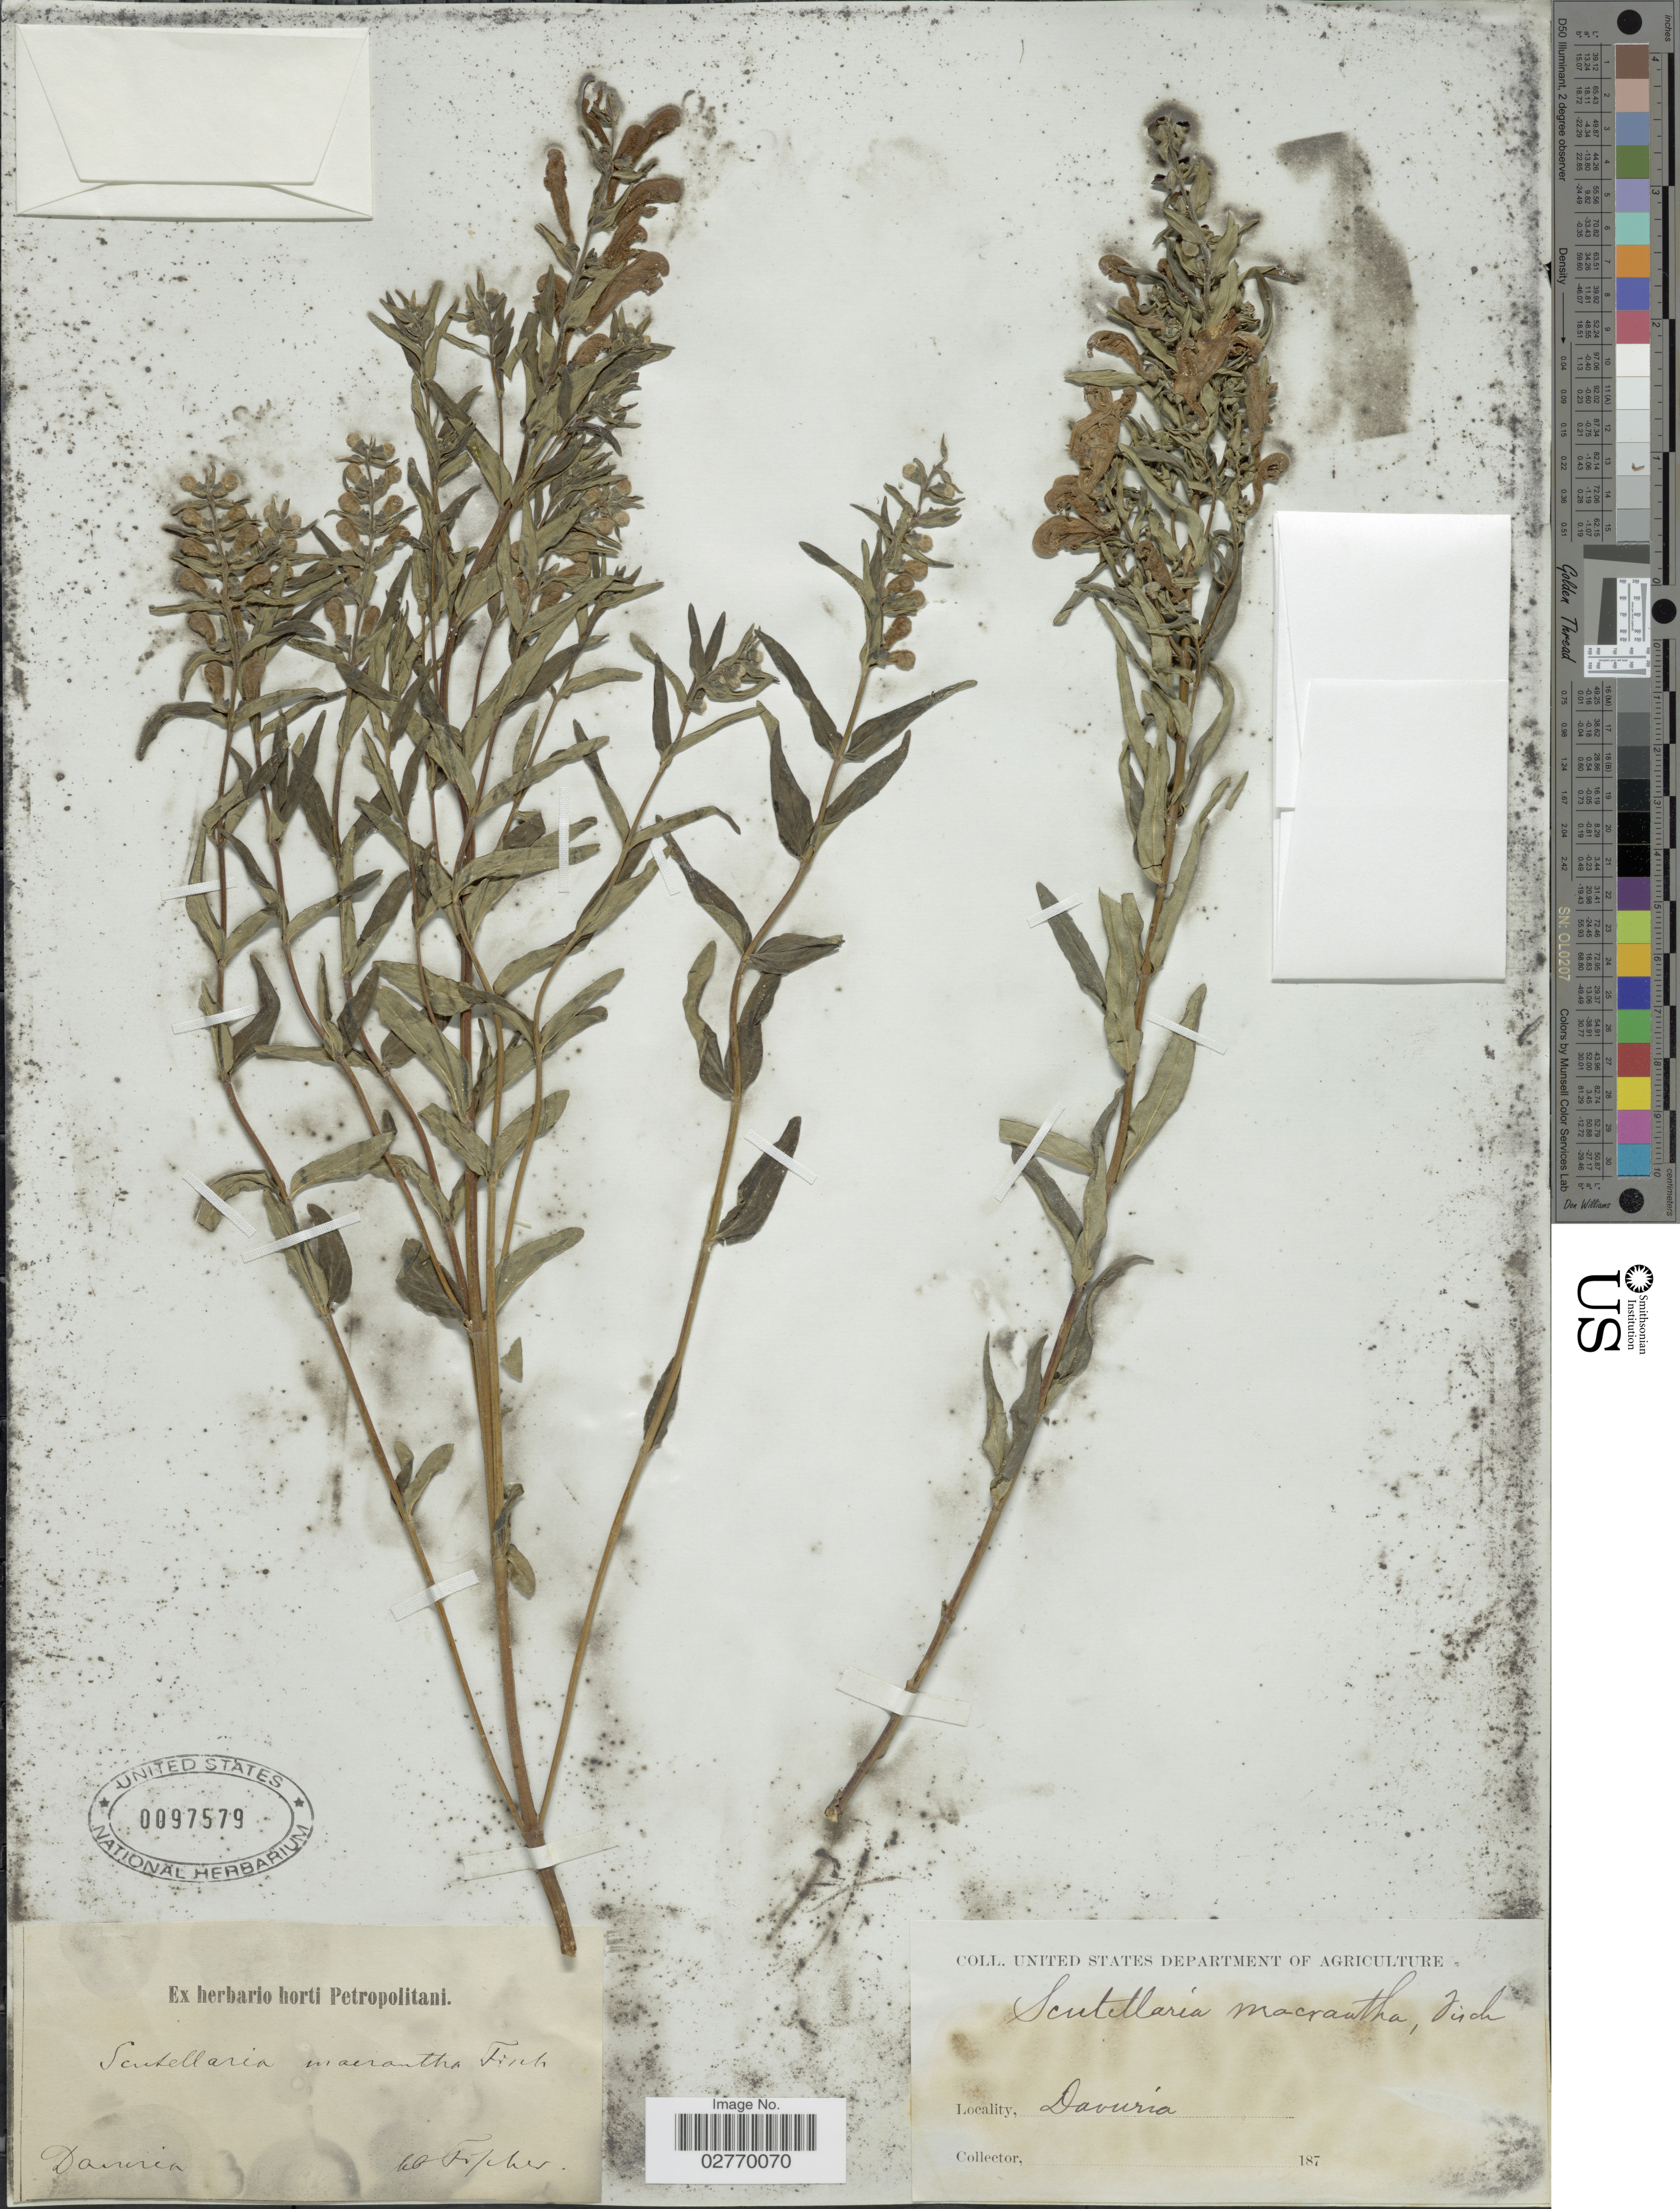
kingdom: Plantae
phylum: Tracheophyta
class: Magnoliopsida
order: Lamiales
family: Lamiaceae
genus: Scutellaria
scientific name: Scutellaria macrantha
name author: Fisch. ex Rchb.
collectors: Fischer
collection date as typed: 187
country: Russian Federation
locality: Davuria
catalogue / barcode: US 97579